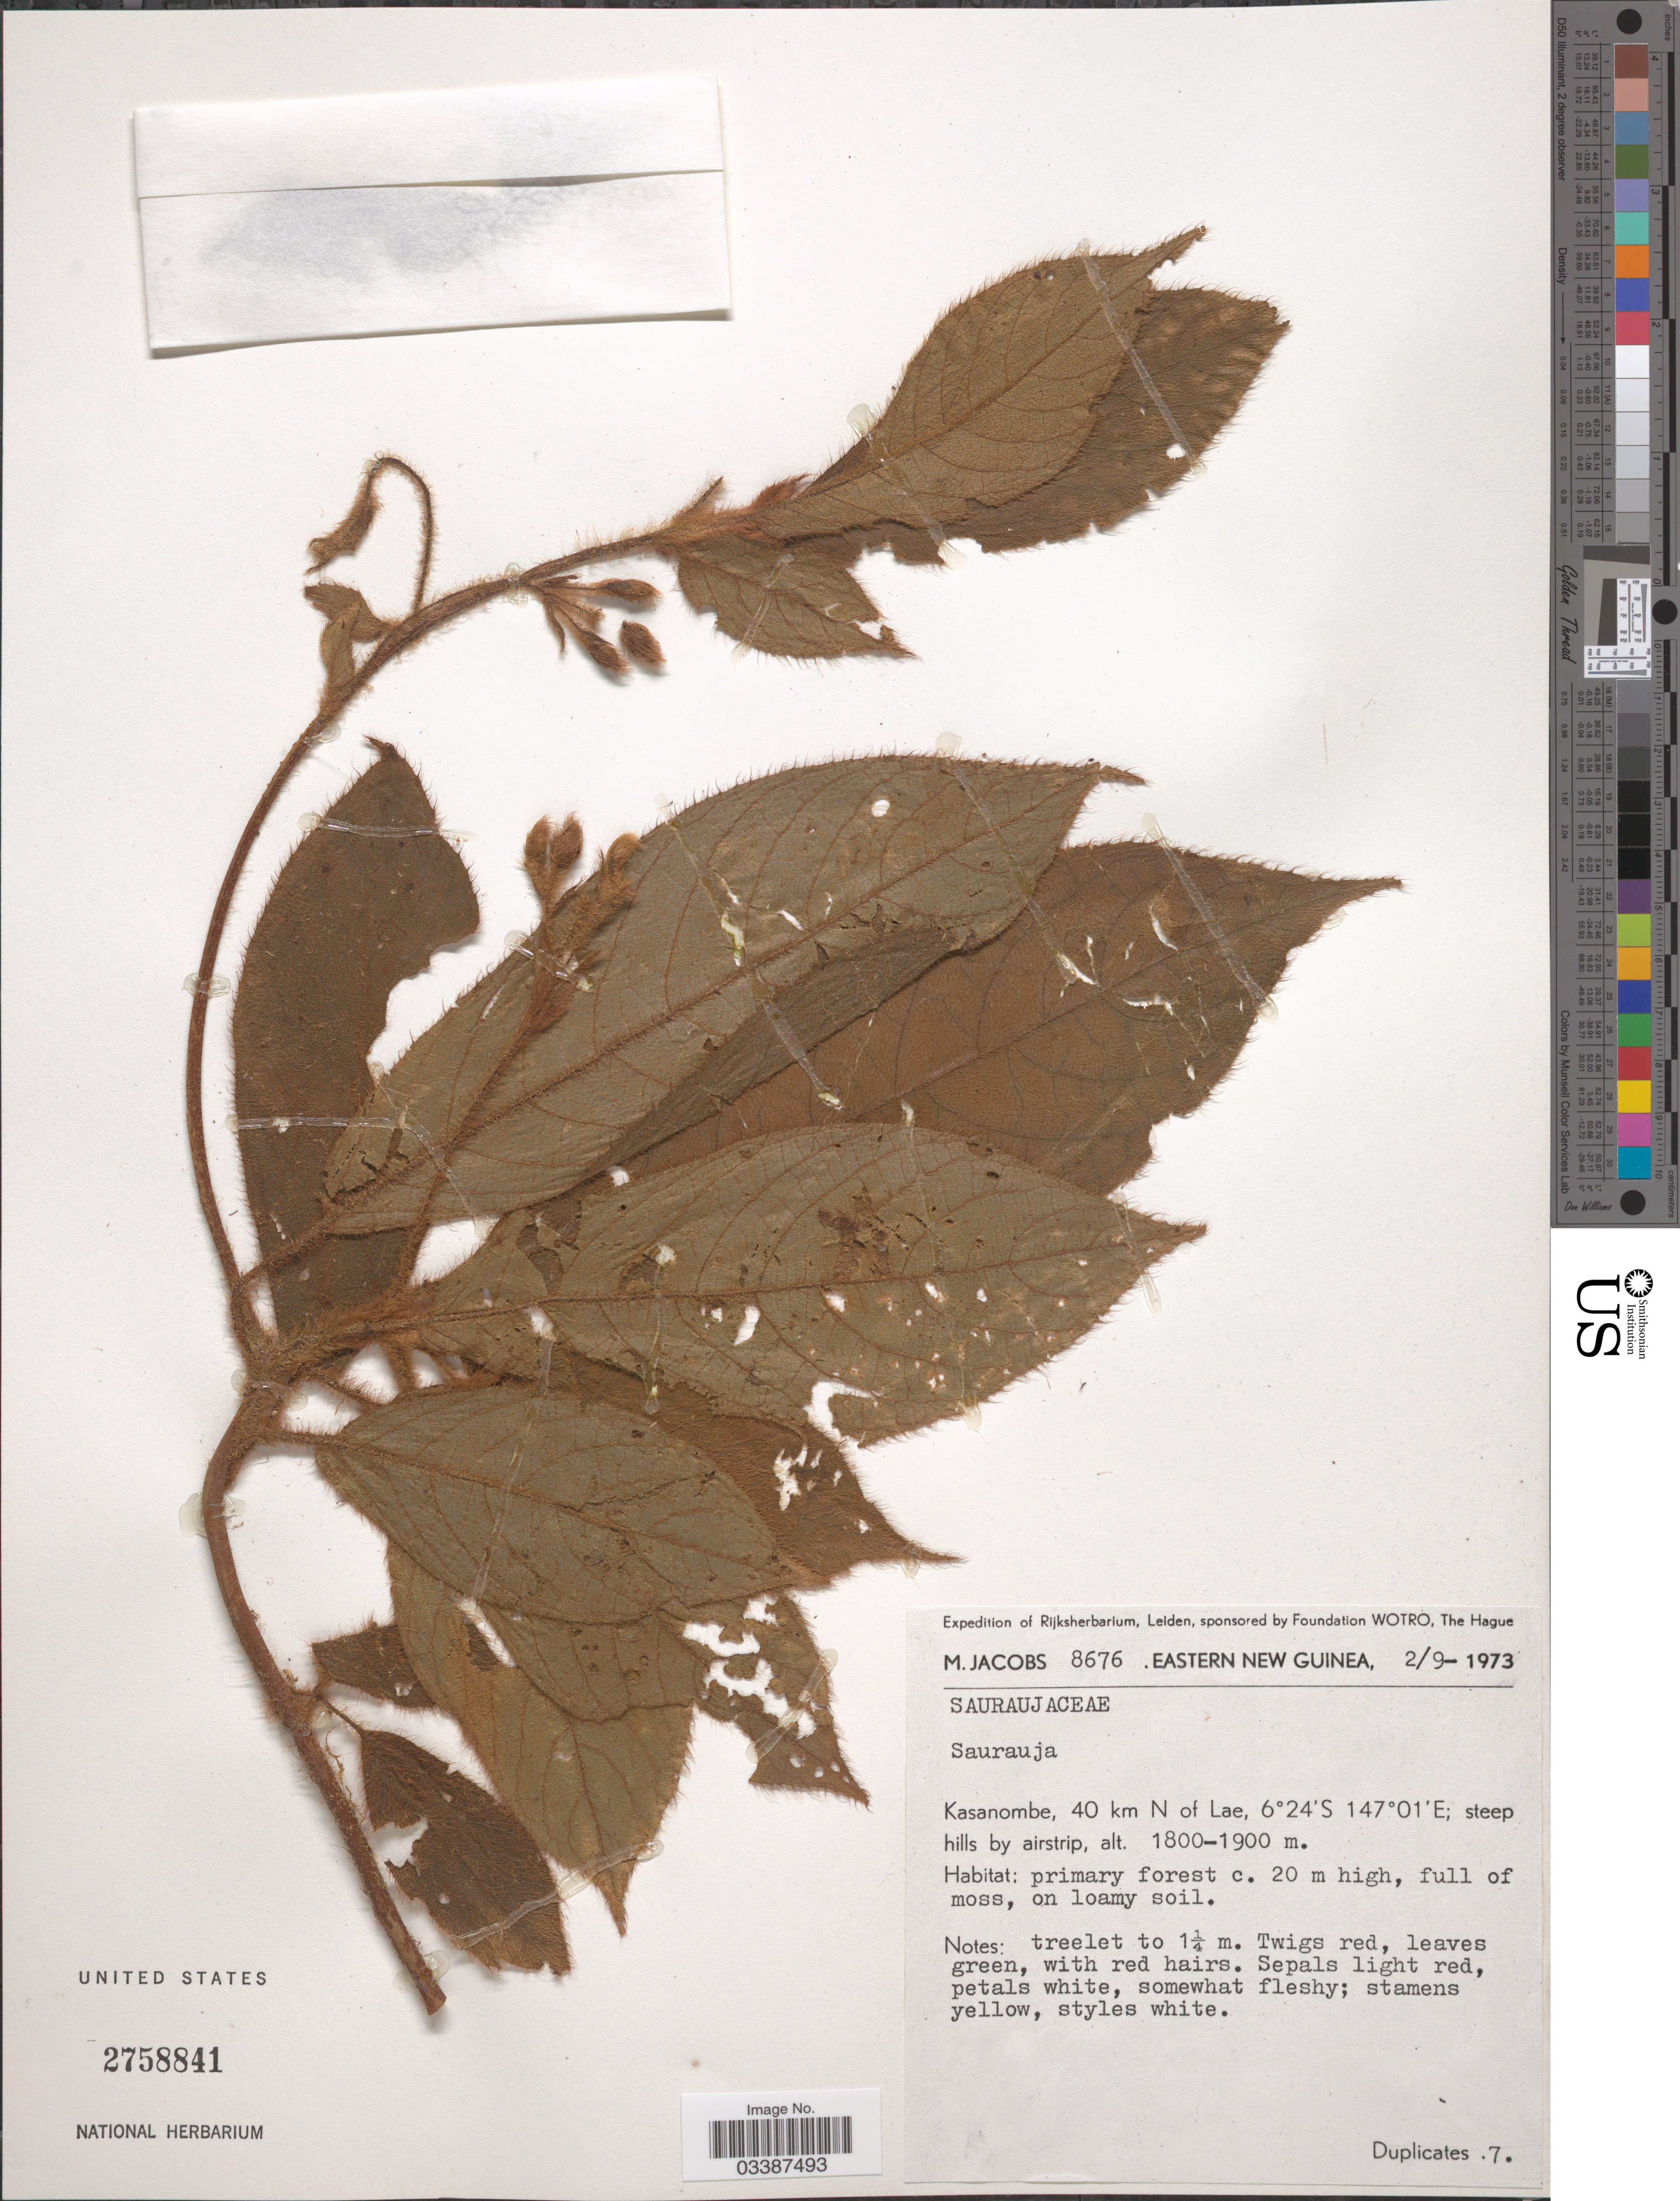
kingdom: Plantae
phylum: Tracheophyta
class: Magnoliopsida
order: Ericales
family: Actinidiaceae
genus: Saurauia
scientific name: Saurauia sp.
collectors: M. Jacobs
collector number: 8676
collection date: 1973-09-02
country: Papua New Guinea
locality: Eastern New Guinea. Kasanombe, 40 km N of Lae; steep hills by airstrip.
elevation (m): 1800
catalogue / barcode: US 2758841